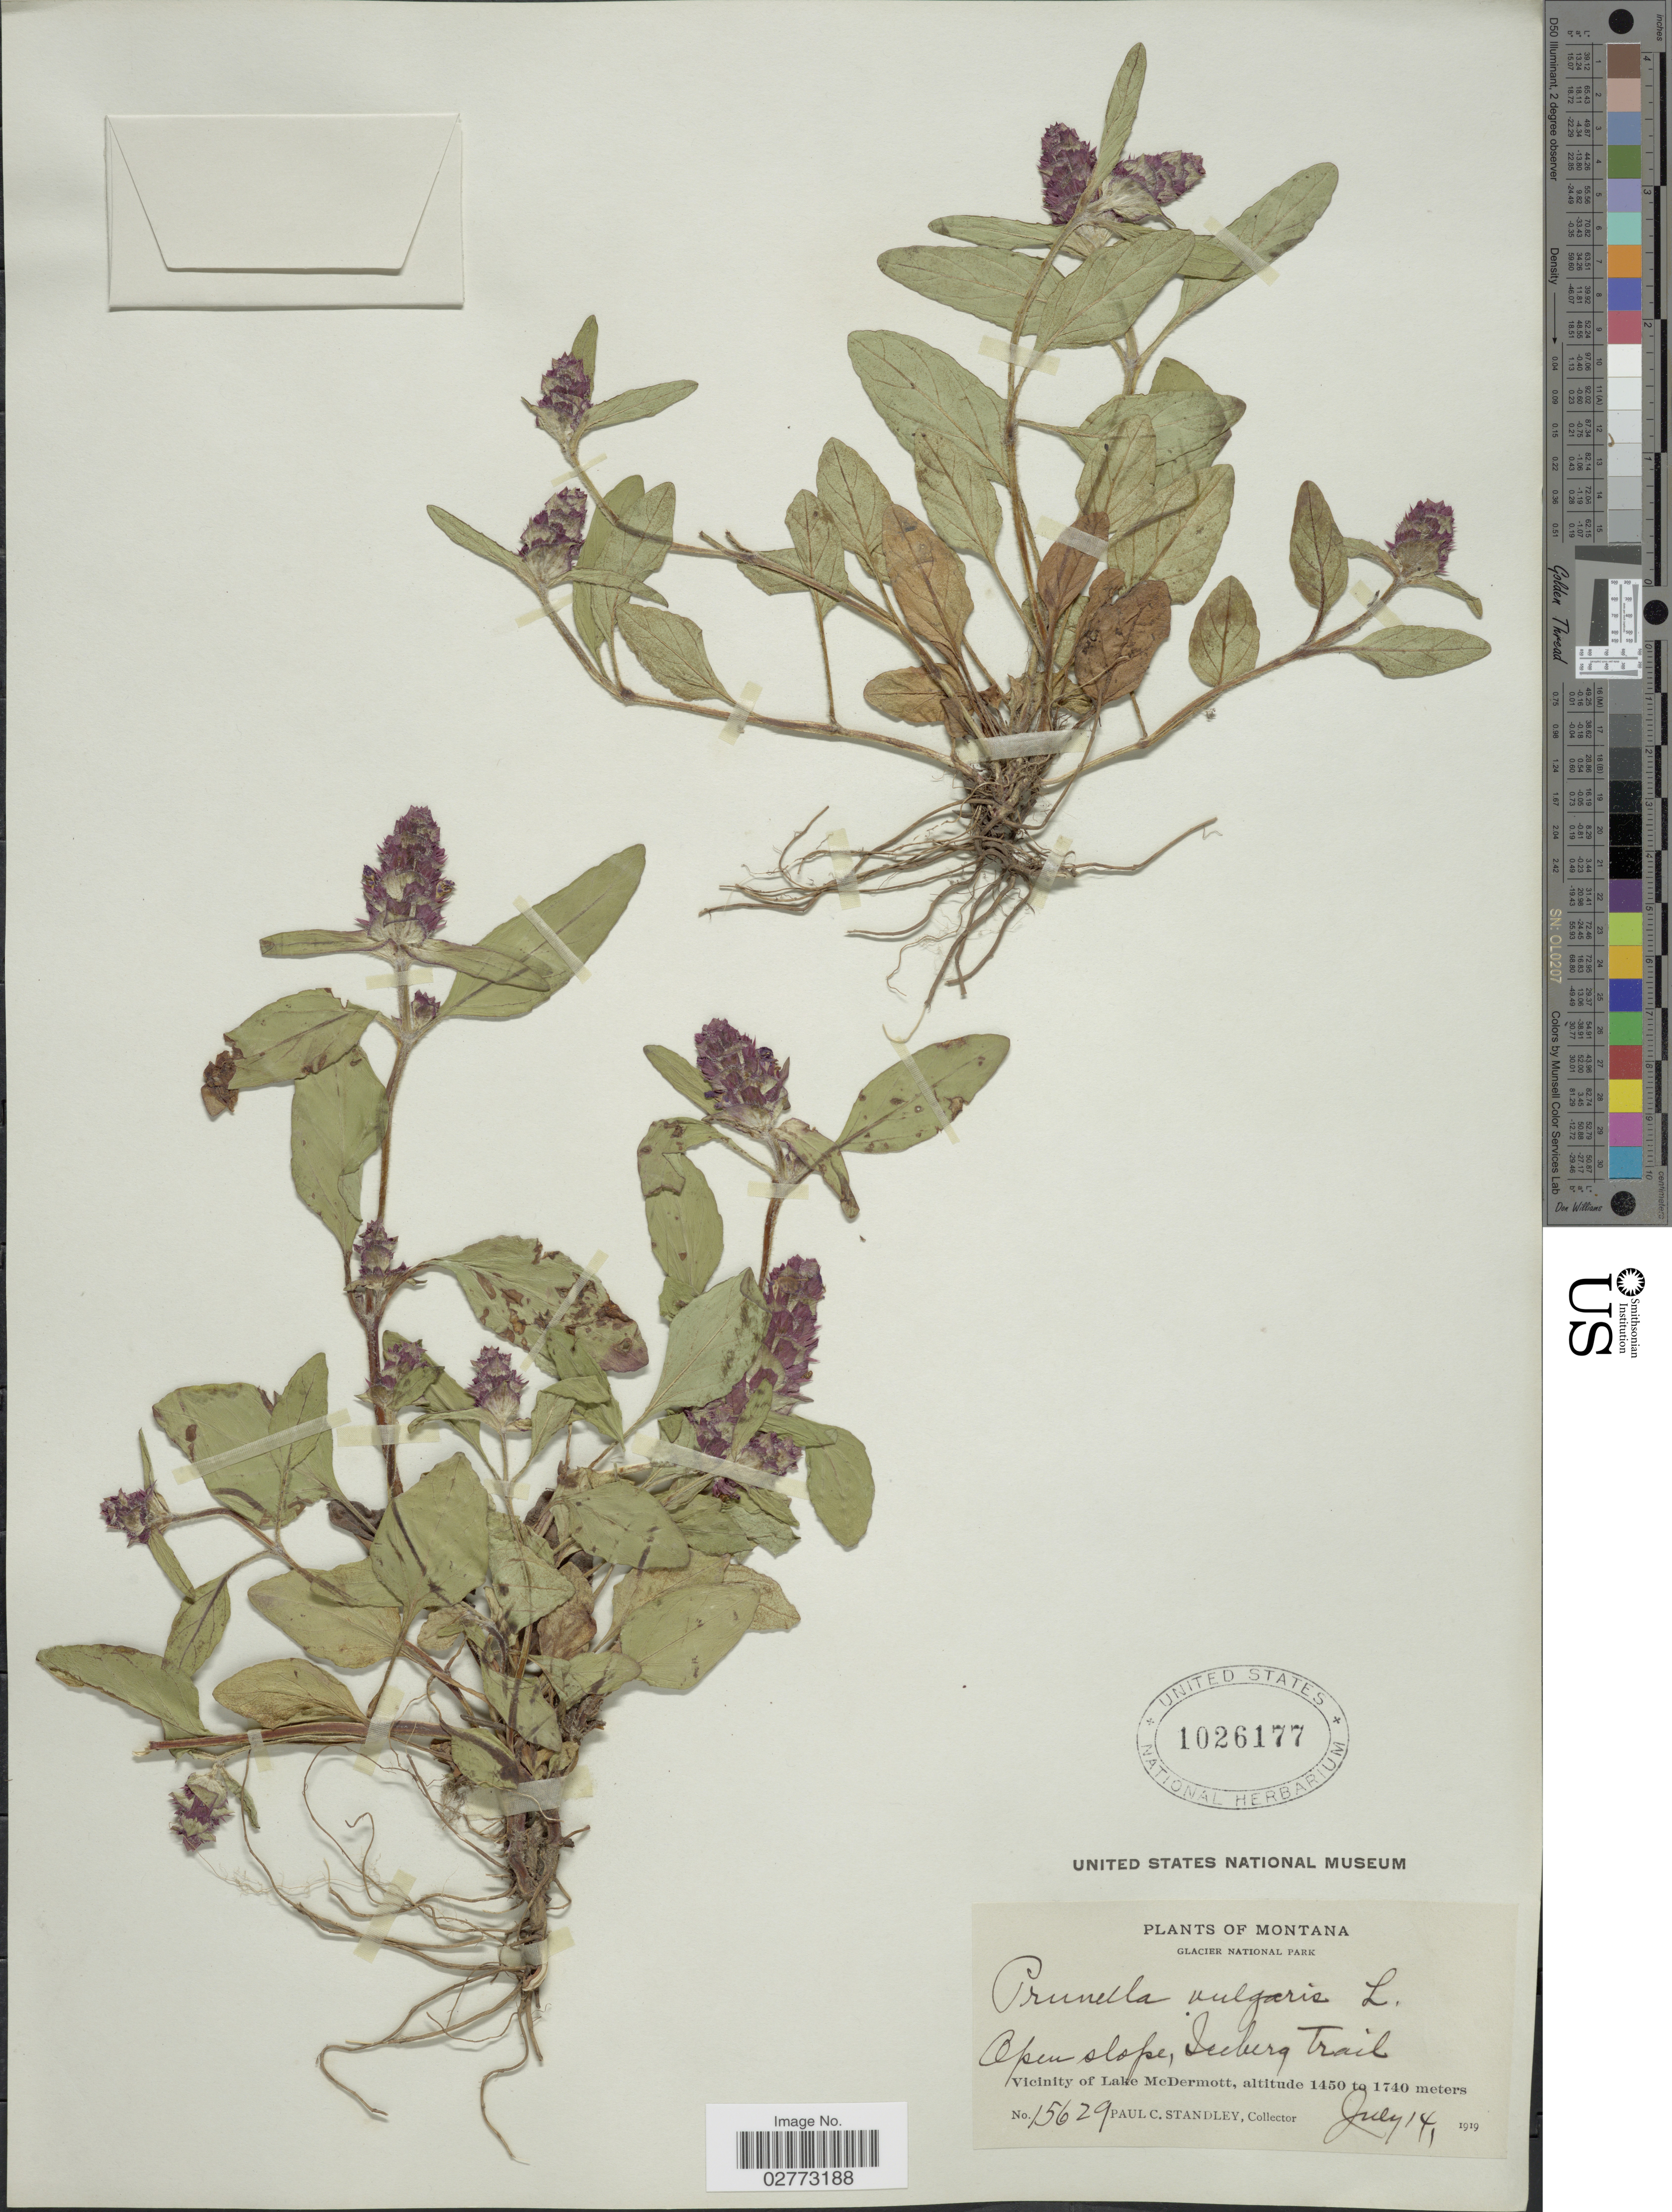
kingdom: Plantae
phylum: Tracheophyta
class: Magnoliopsida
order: Lamiales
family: Lamiaceae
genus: Prunella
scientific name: Prunella vulgaris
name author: L.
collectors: P. C. Standley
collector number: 15629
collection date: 1919-07-14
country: United States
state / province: Montana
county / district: Glacier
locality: Glacier National Park, Iceberg Trail, Vicinity of Lake McDermott.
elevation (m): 1450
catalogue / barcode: US 1026177